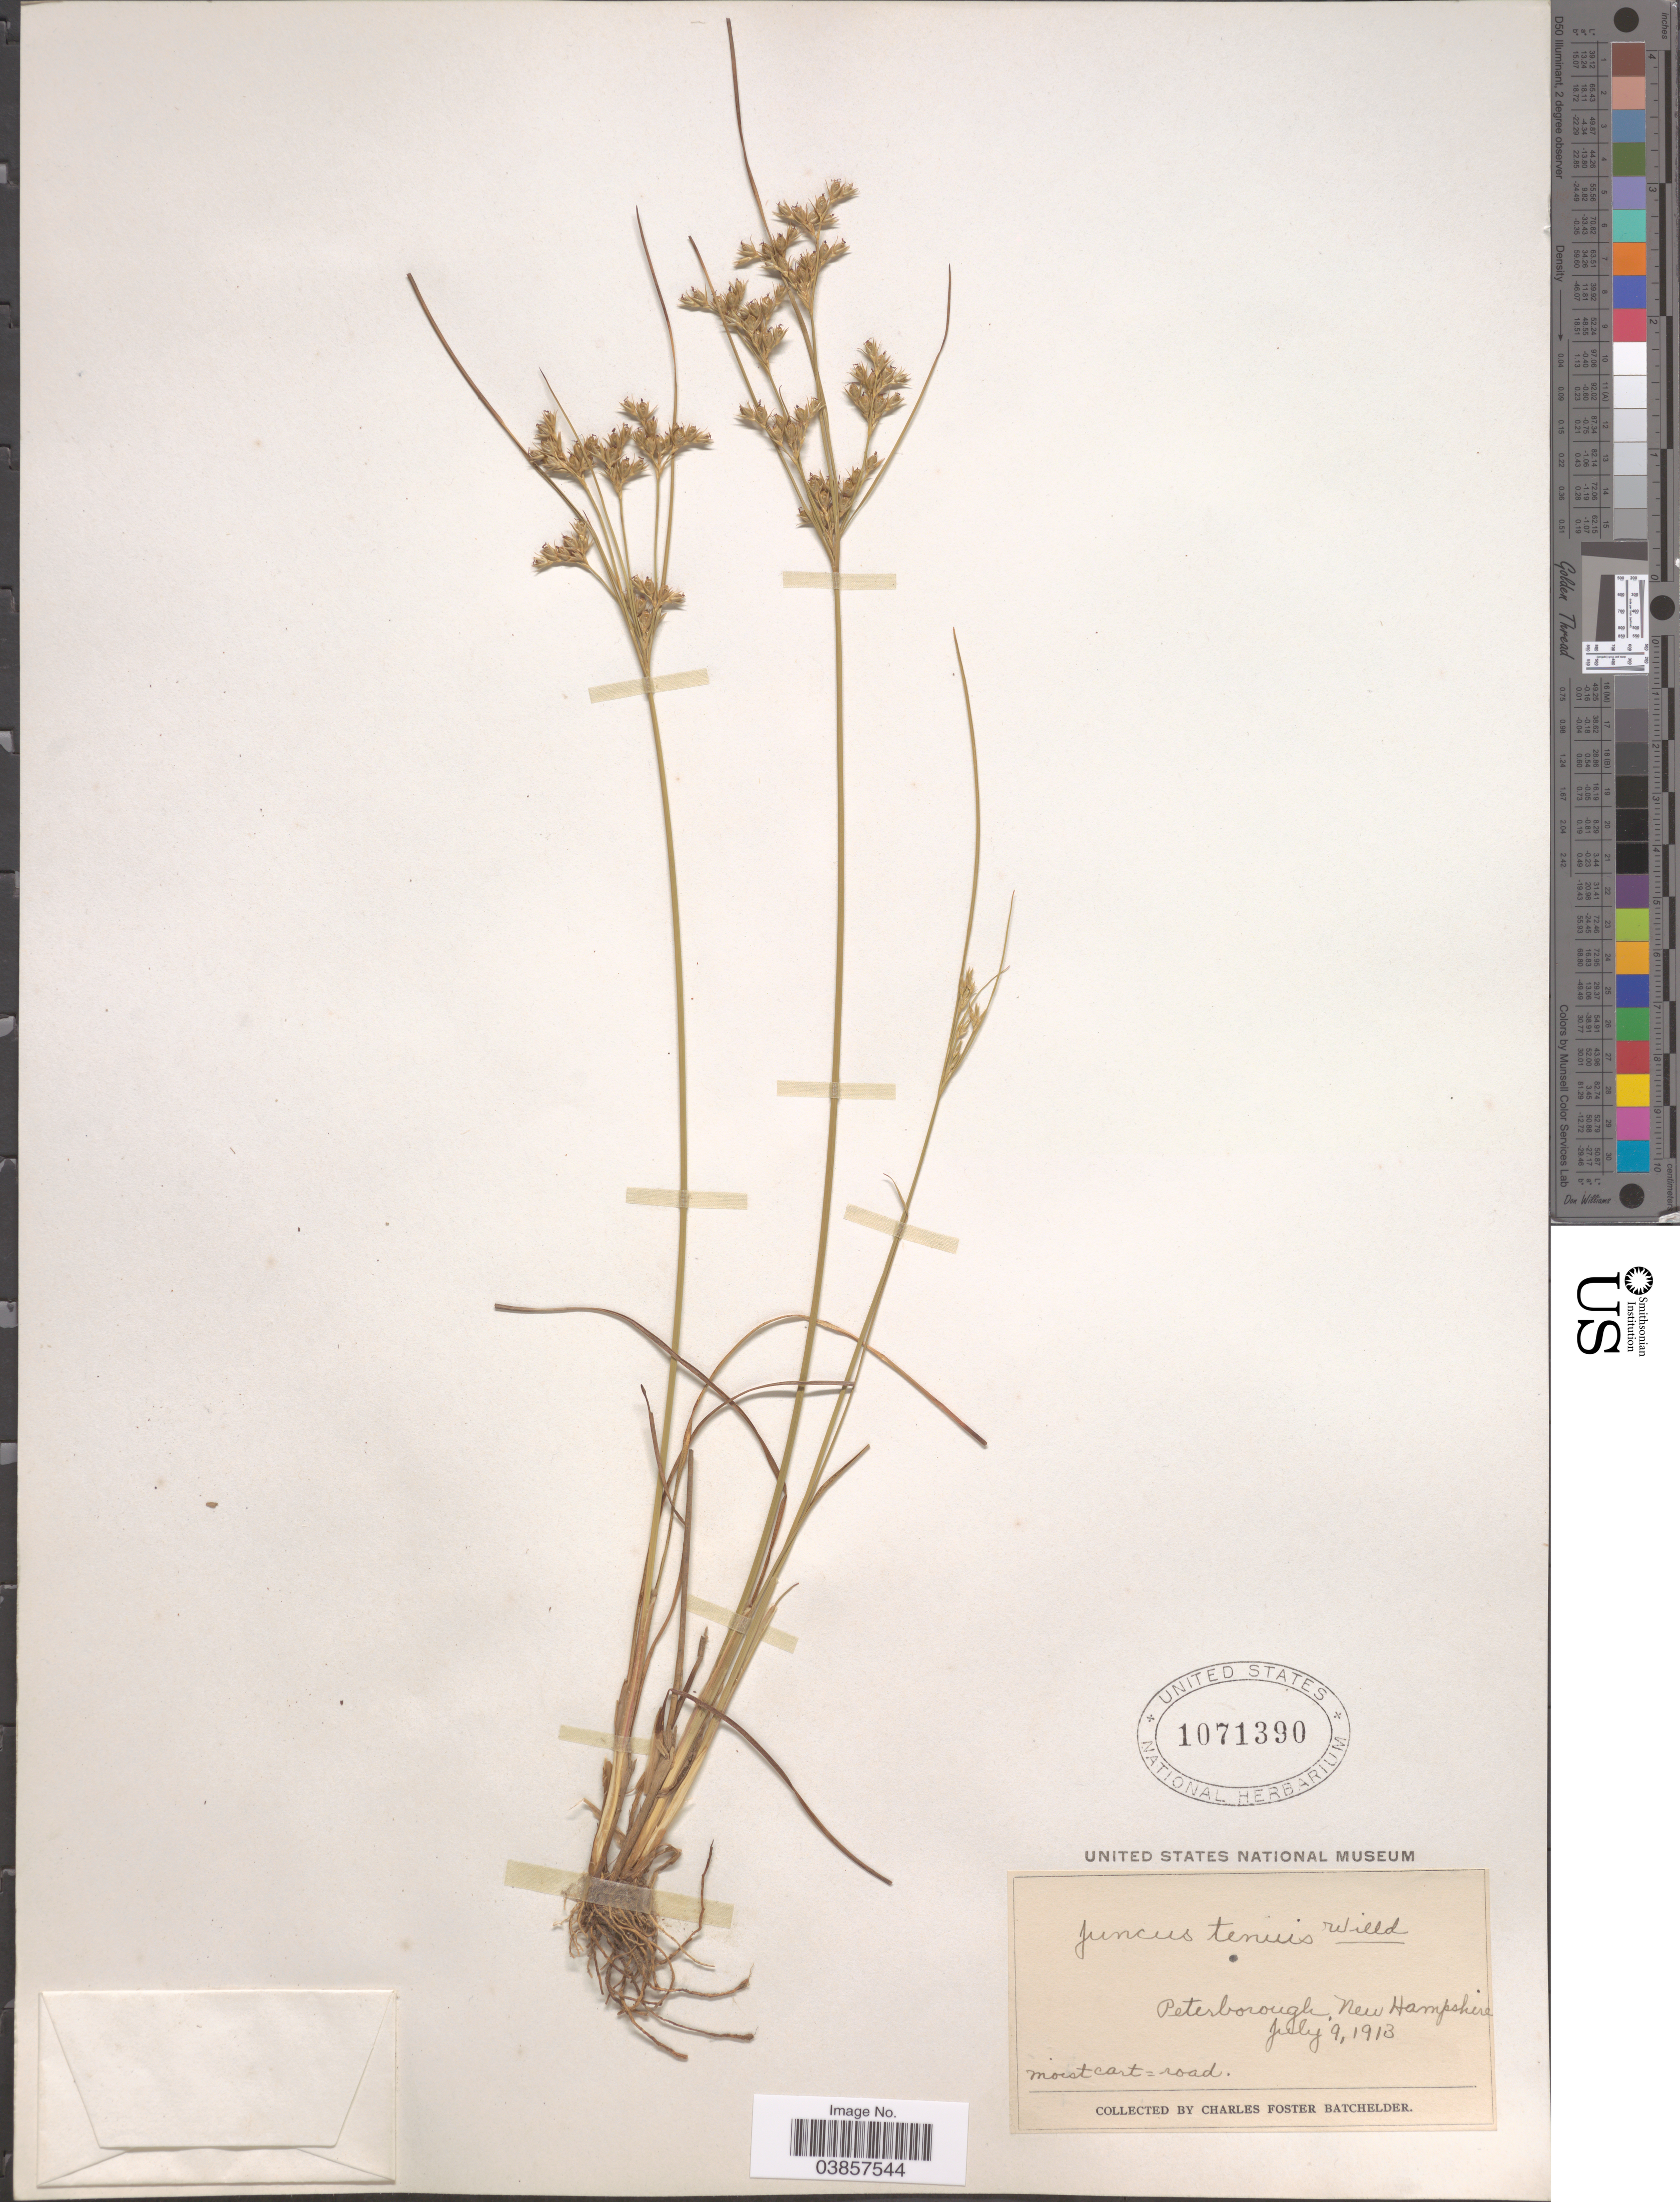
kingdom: Plantae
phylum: Tracheophyta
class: Liliopsida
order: Poales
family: Juncaceae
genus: Juncus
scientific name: Juncus tenuis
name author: Willd.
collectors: C. Batchelder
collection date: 1913-07-09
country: United States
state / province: New Hampshire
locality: Peterborough.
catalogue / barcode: US 1071390